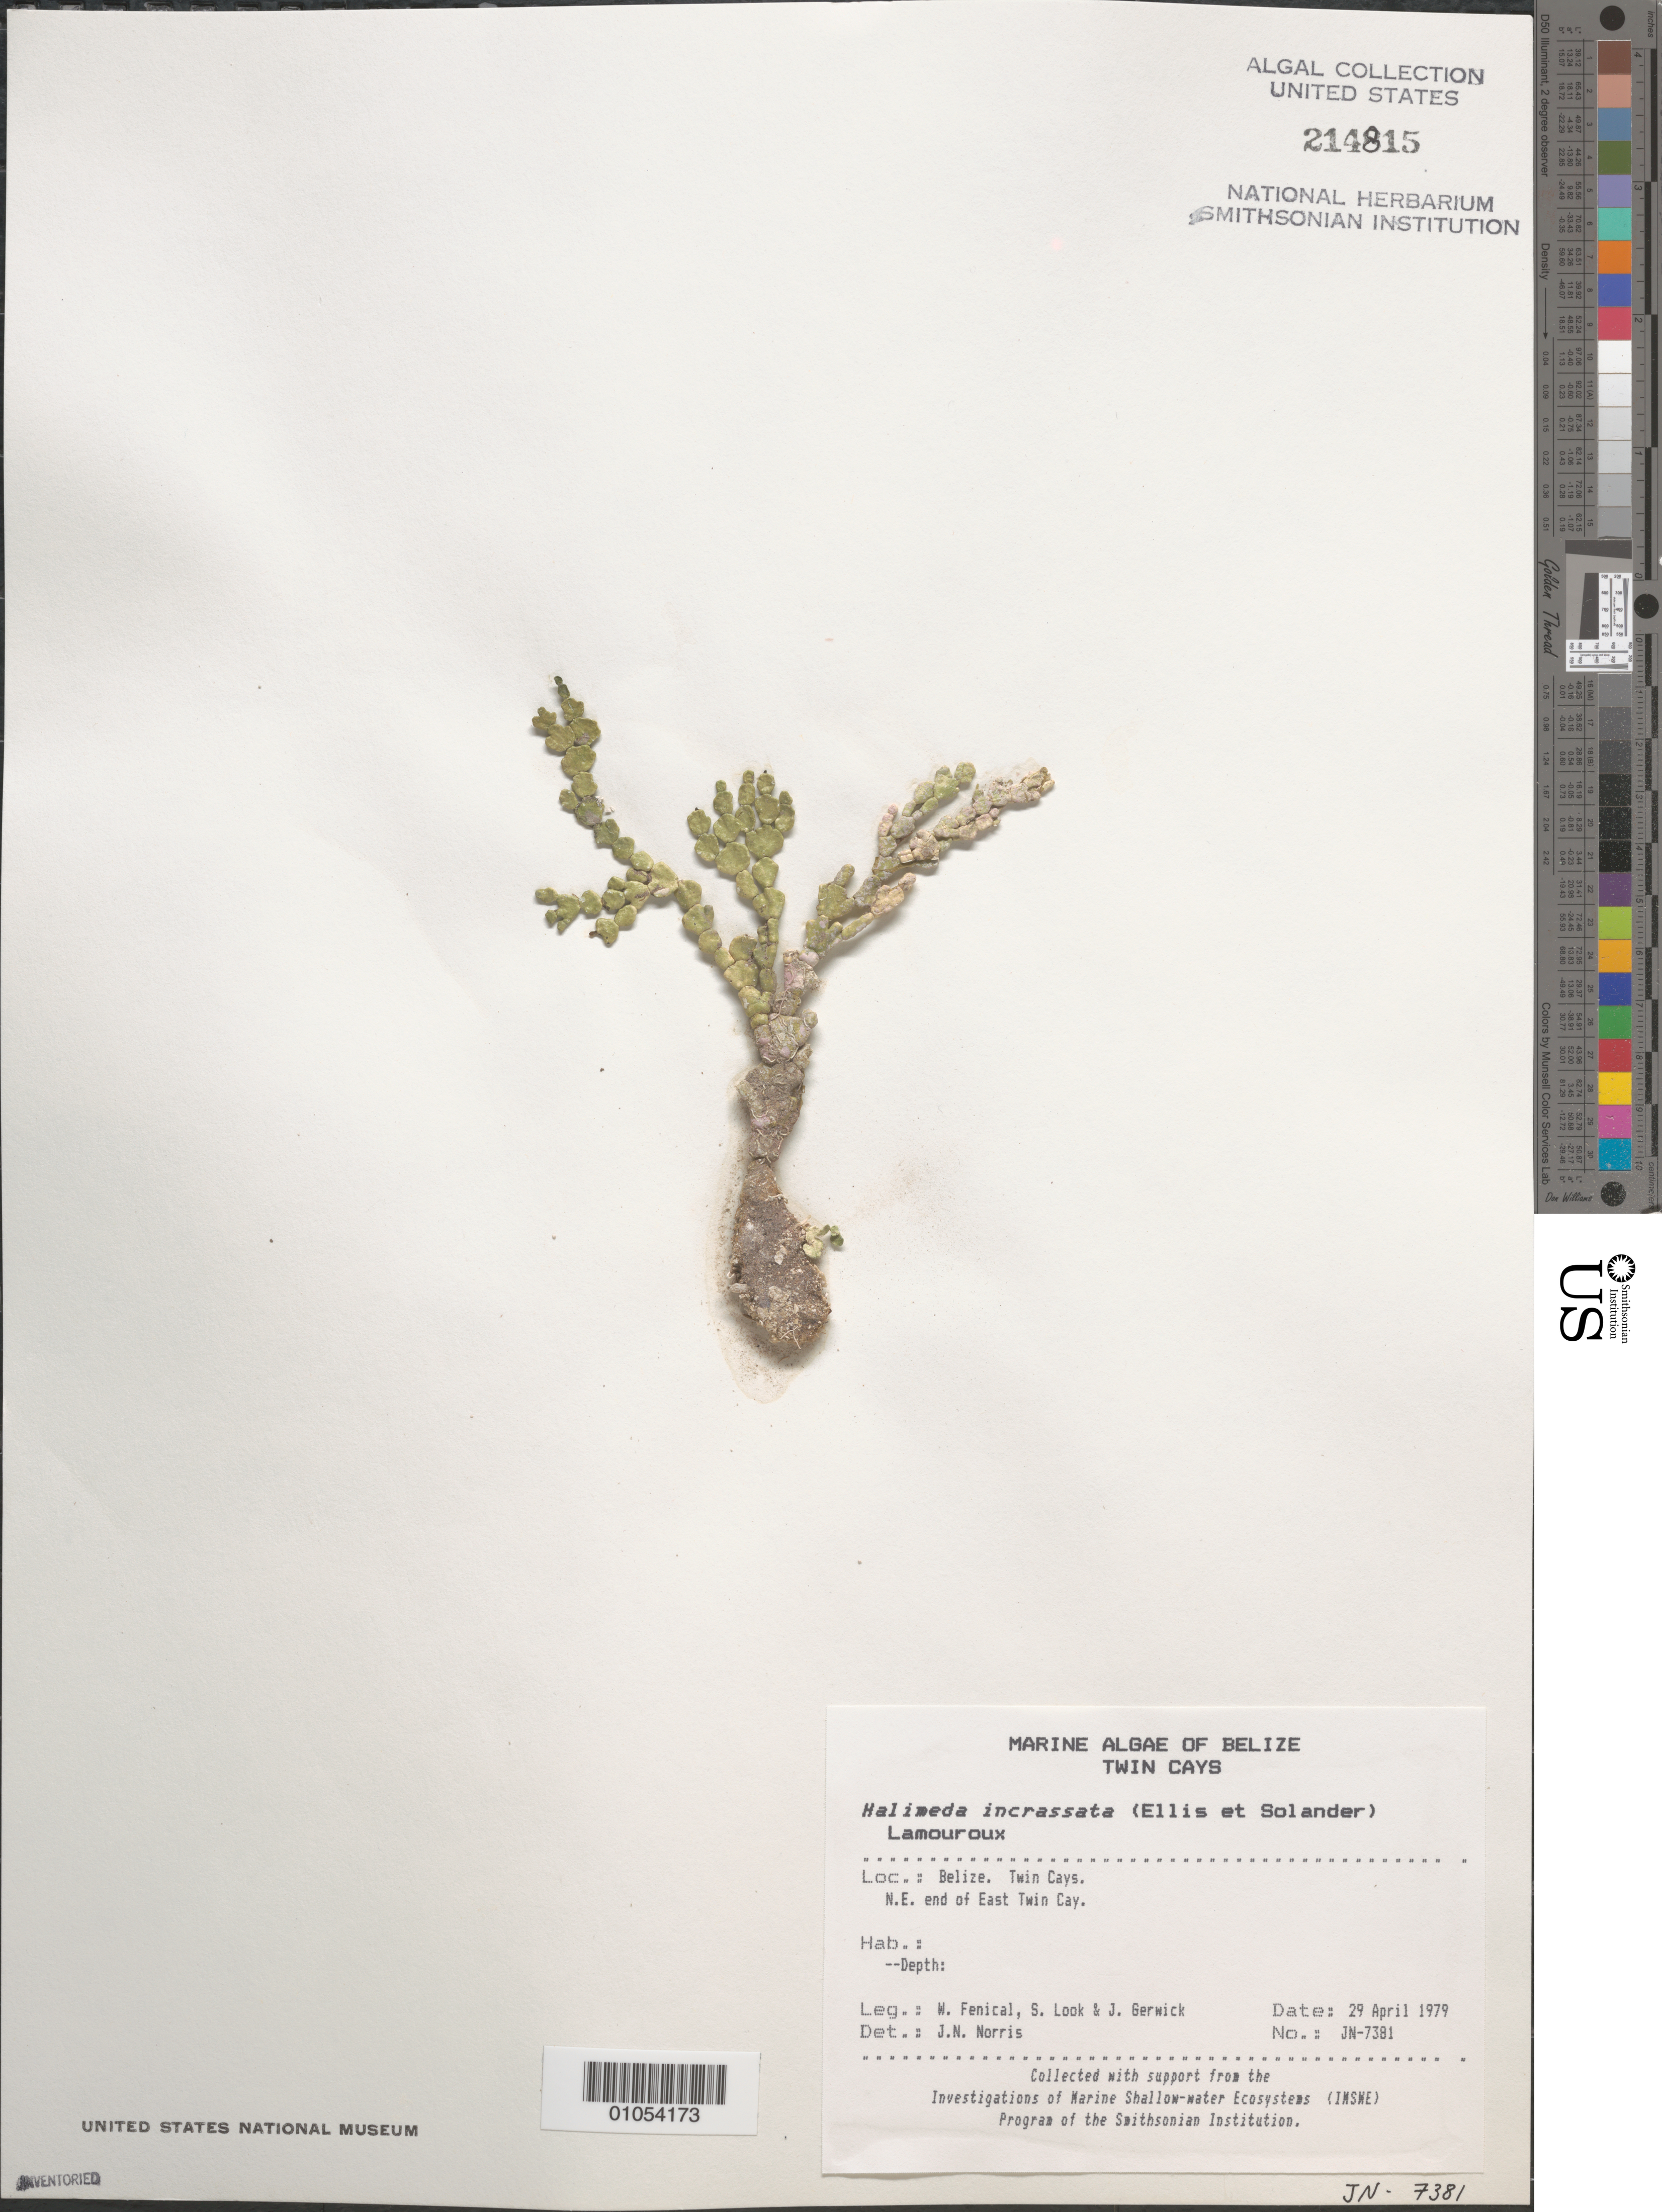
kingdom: Plantae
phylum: Chlorophyta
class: Ulvophyceae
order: Bryopsidales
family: Halimedaceae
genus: Halimeda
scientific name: Halimeda incrassata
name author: (J. Ellis) J.V.Lamouroux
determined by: Norris, James N.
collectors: W. Fenical, S. Look & J. Gerwick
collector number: JN-7381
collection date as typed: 29 Apr 1979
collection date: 1979-04-29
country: Belize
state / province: Stann Creek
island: East Twin Cay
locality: Northeast end of East Twin Cay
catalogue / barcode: US 214815